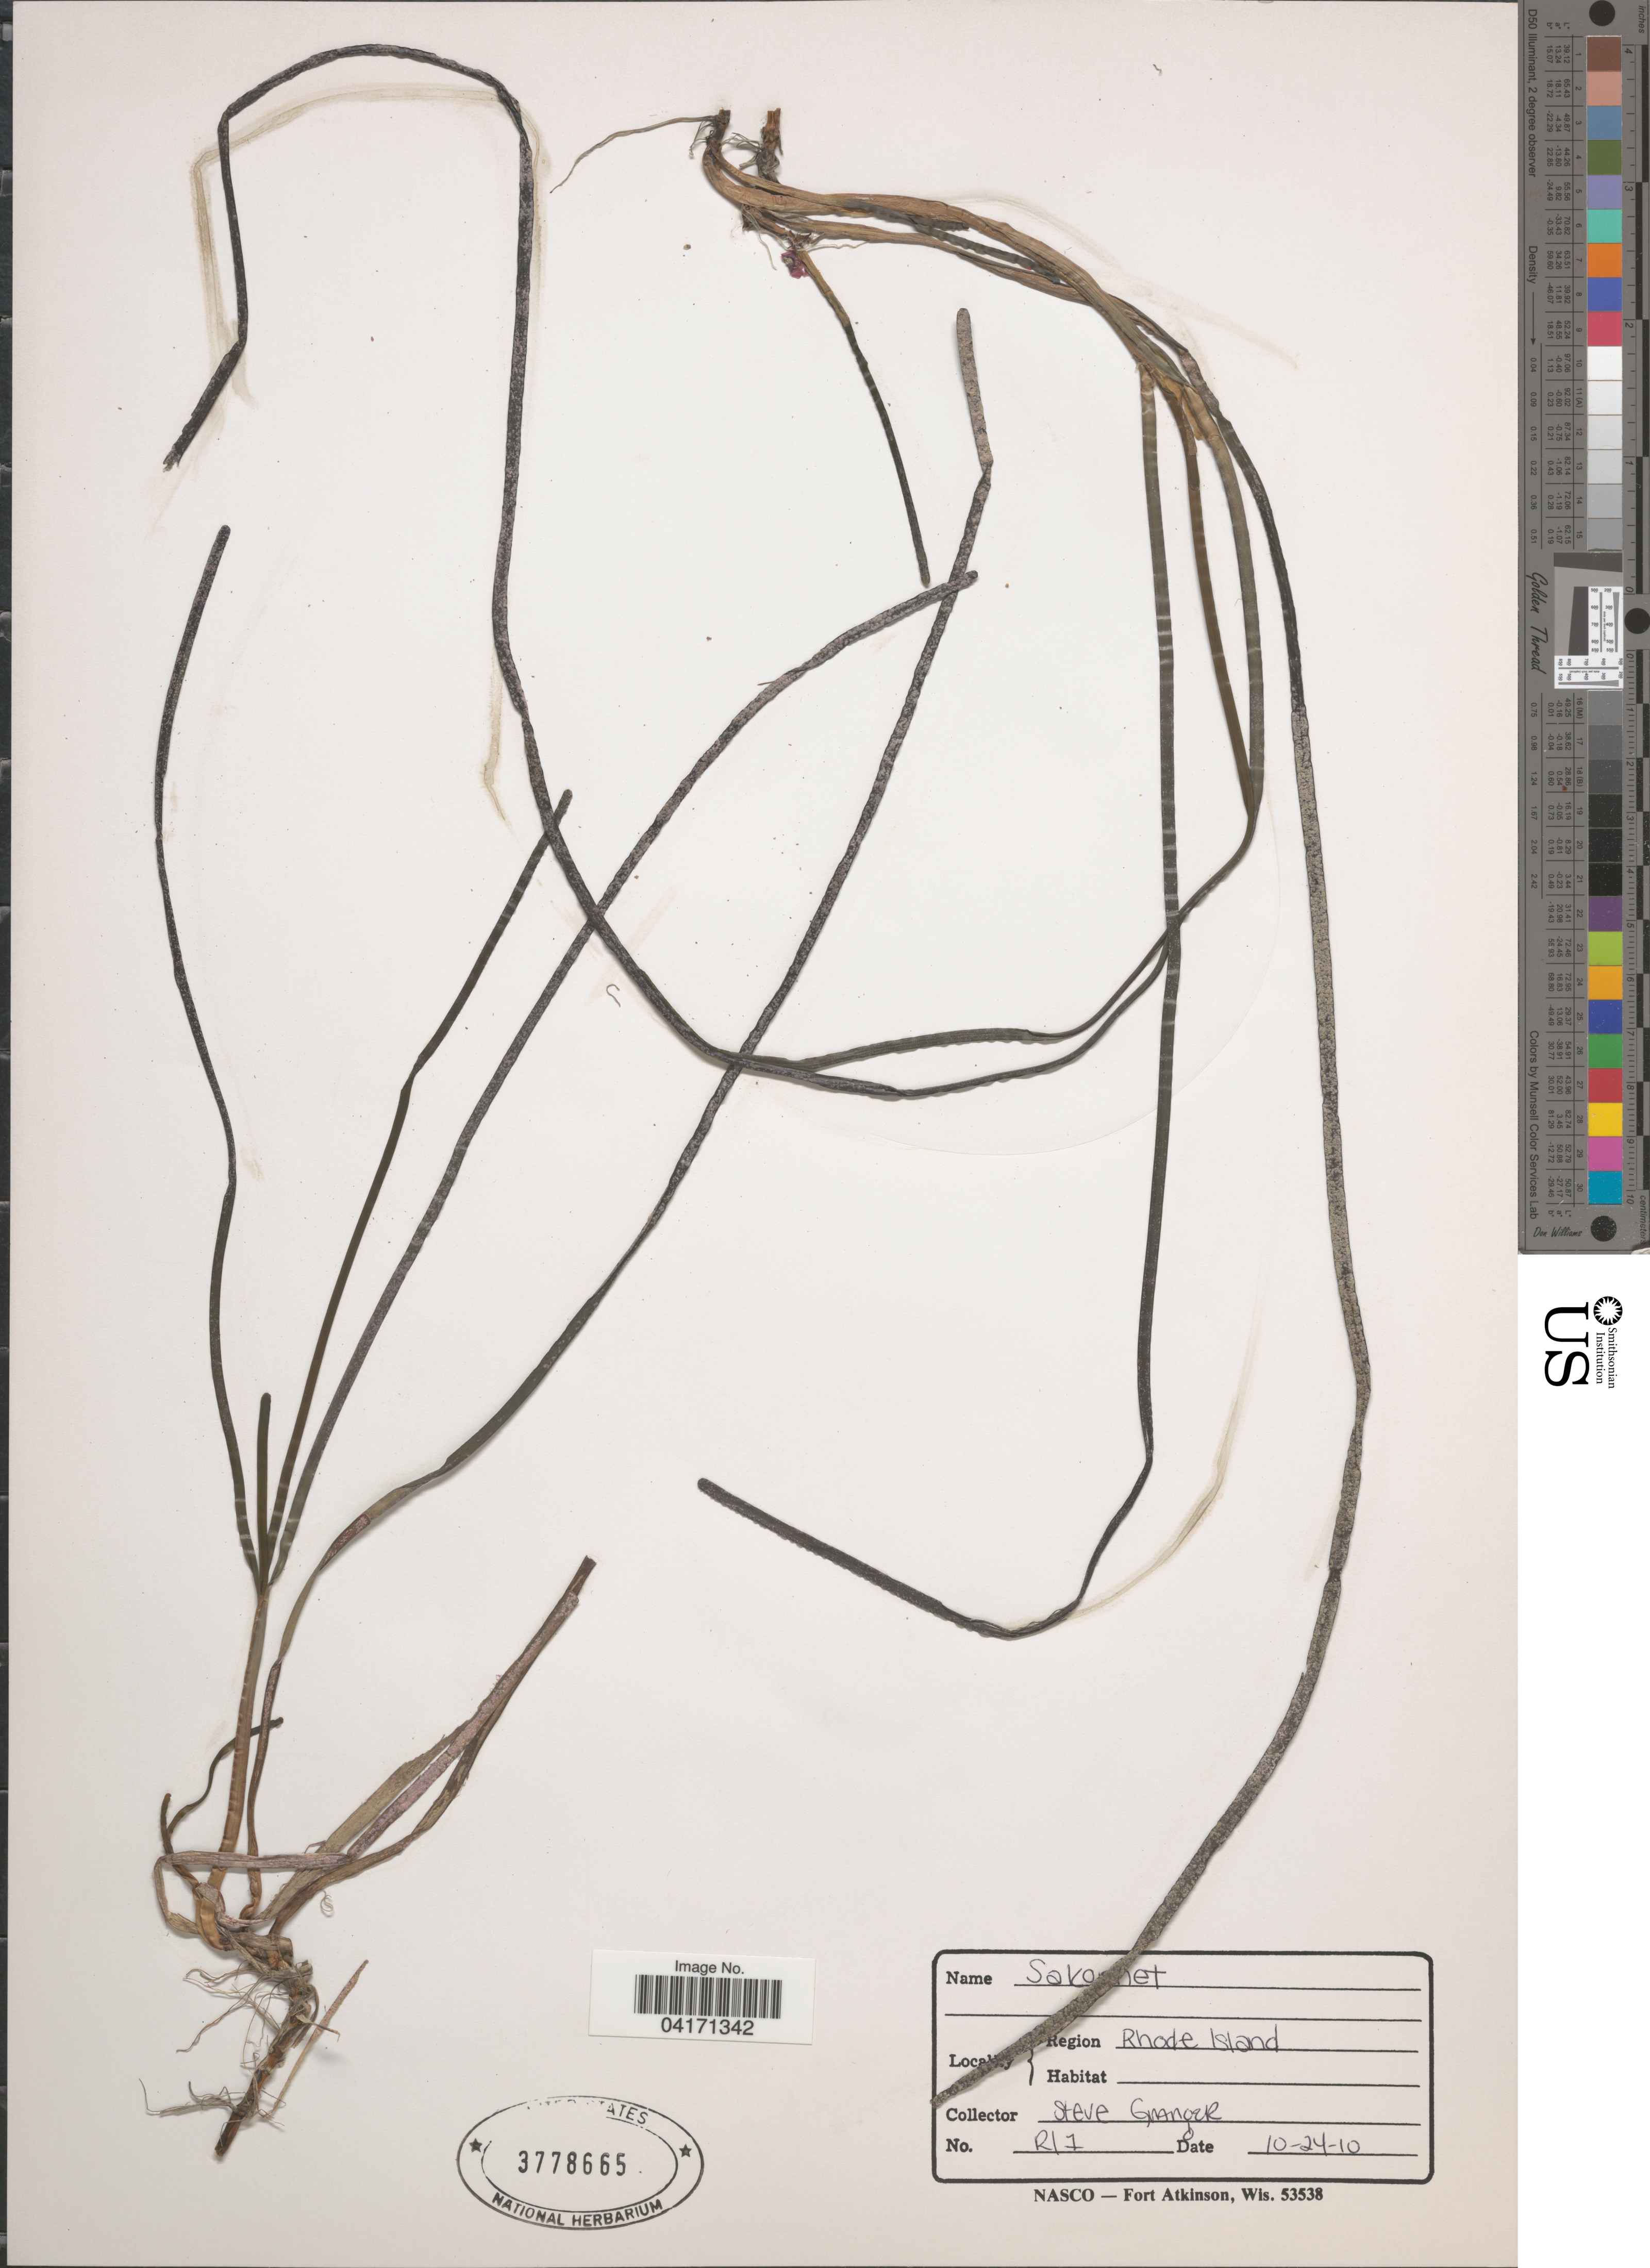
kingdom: Plantae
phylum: Tracheophyta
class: Liliopsida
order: Alismatales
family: Zosteraceae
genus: Zostera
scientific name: Zostera marina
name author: L.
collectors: S. Granger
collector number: RI7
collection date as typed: Transcribed d/m/y: 24/10/10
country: United States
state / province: Rhode Island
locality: Sakonnet. Region Rhode Island.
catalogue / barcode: US 3778665